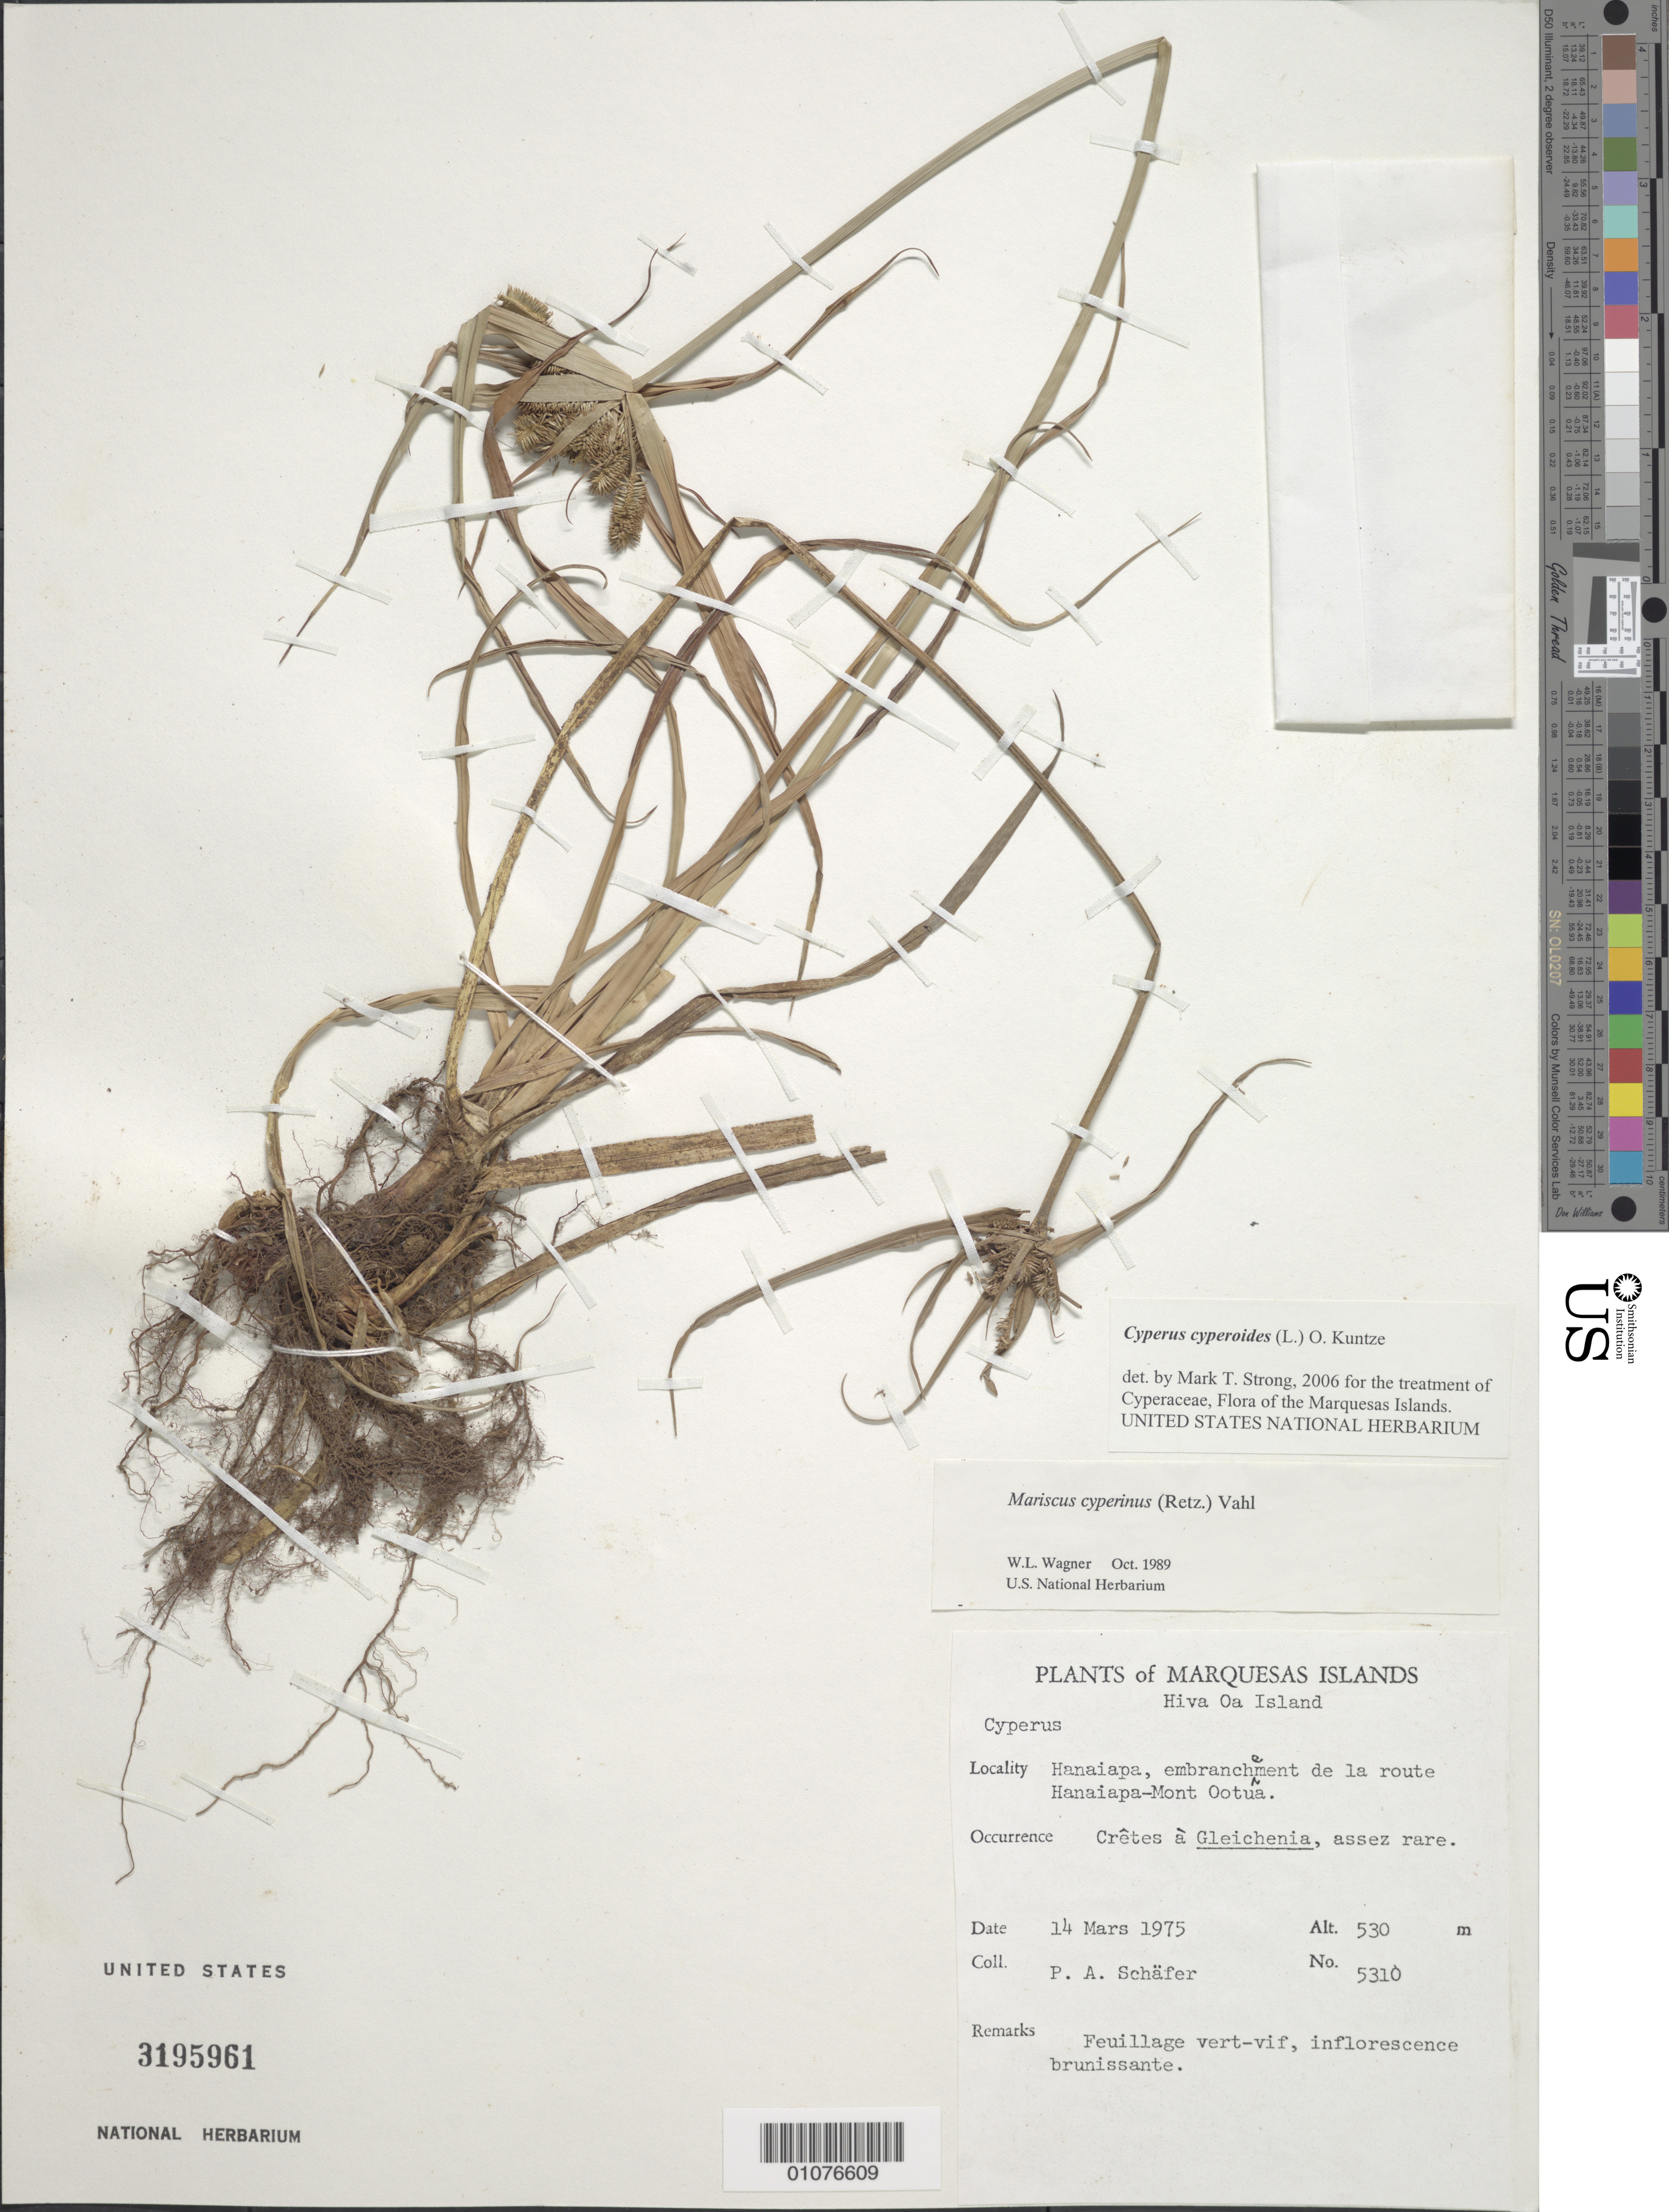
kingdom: Plantae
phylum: Tracheophyta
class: Liliopsida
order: Poales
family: Cyperaceae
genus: Cyperus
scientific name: Cyperus cyperoides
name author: (L.) Kuntze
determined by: Strong, M. T., (US), Smithsonian Institution - National Museum of Natural History (UNITED STATES)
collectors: P. A. Schäfer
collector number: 5310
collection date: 1975-03-14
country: French Polynesia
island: Hiva Oa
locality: Hanaiapa, embranchement de la route Hanaiapa-Mont Ootua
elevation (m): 530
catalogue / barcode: US 3195961